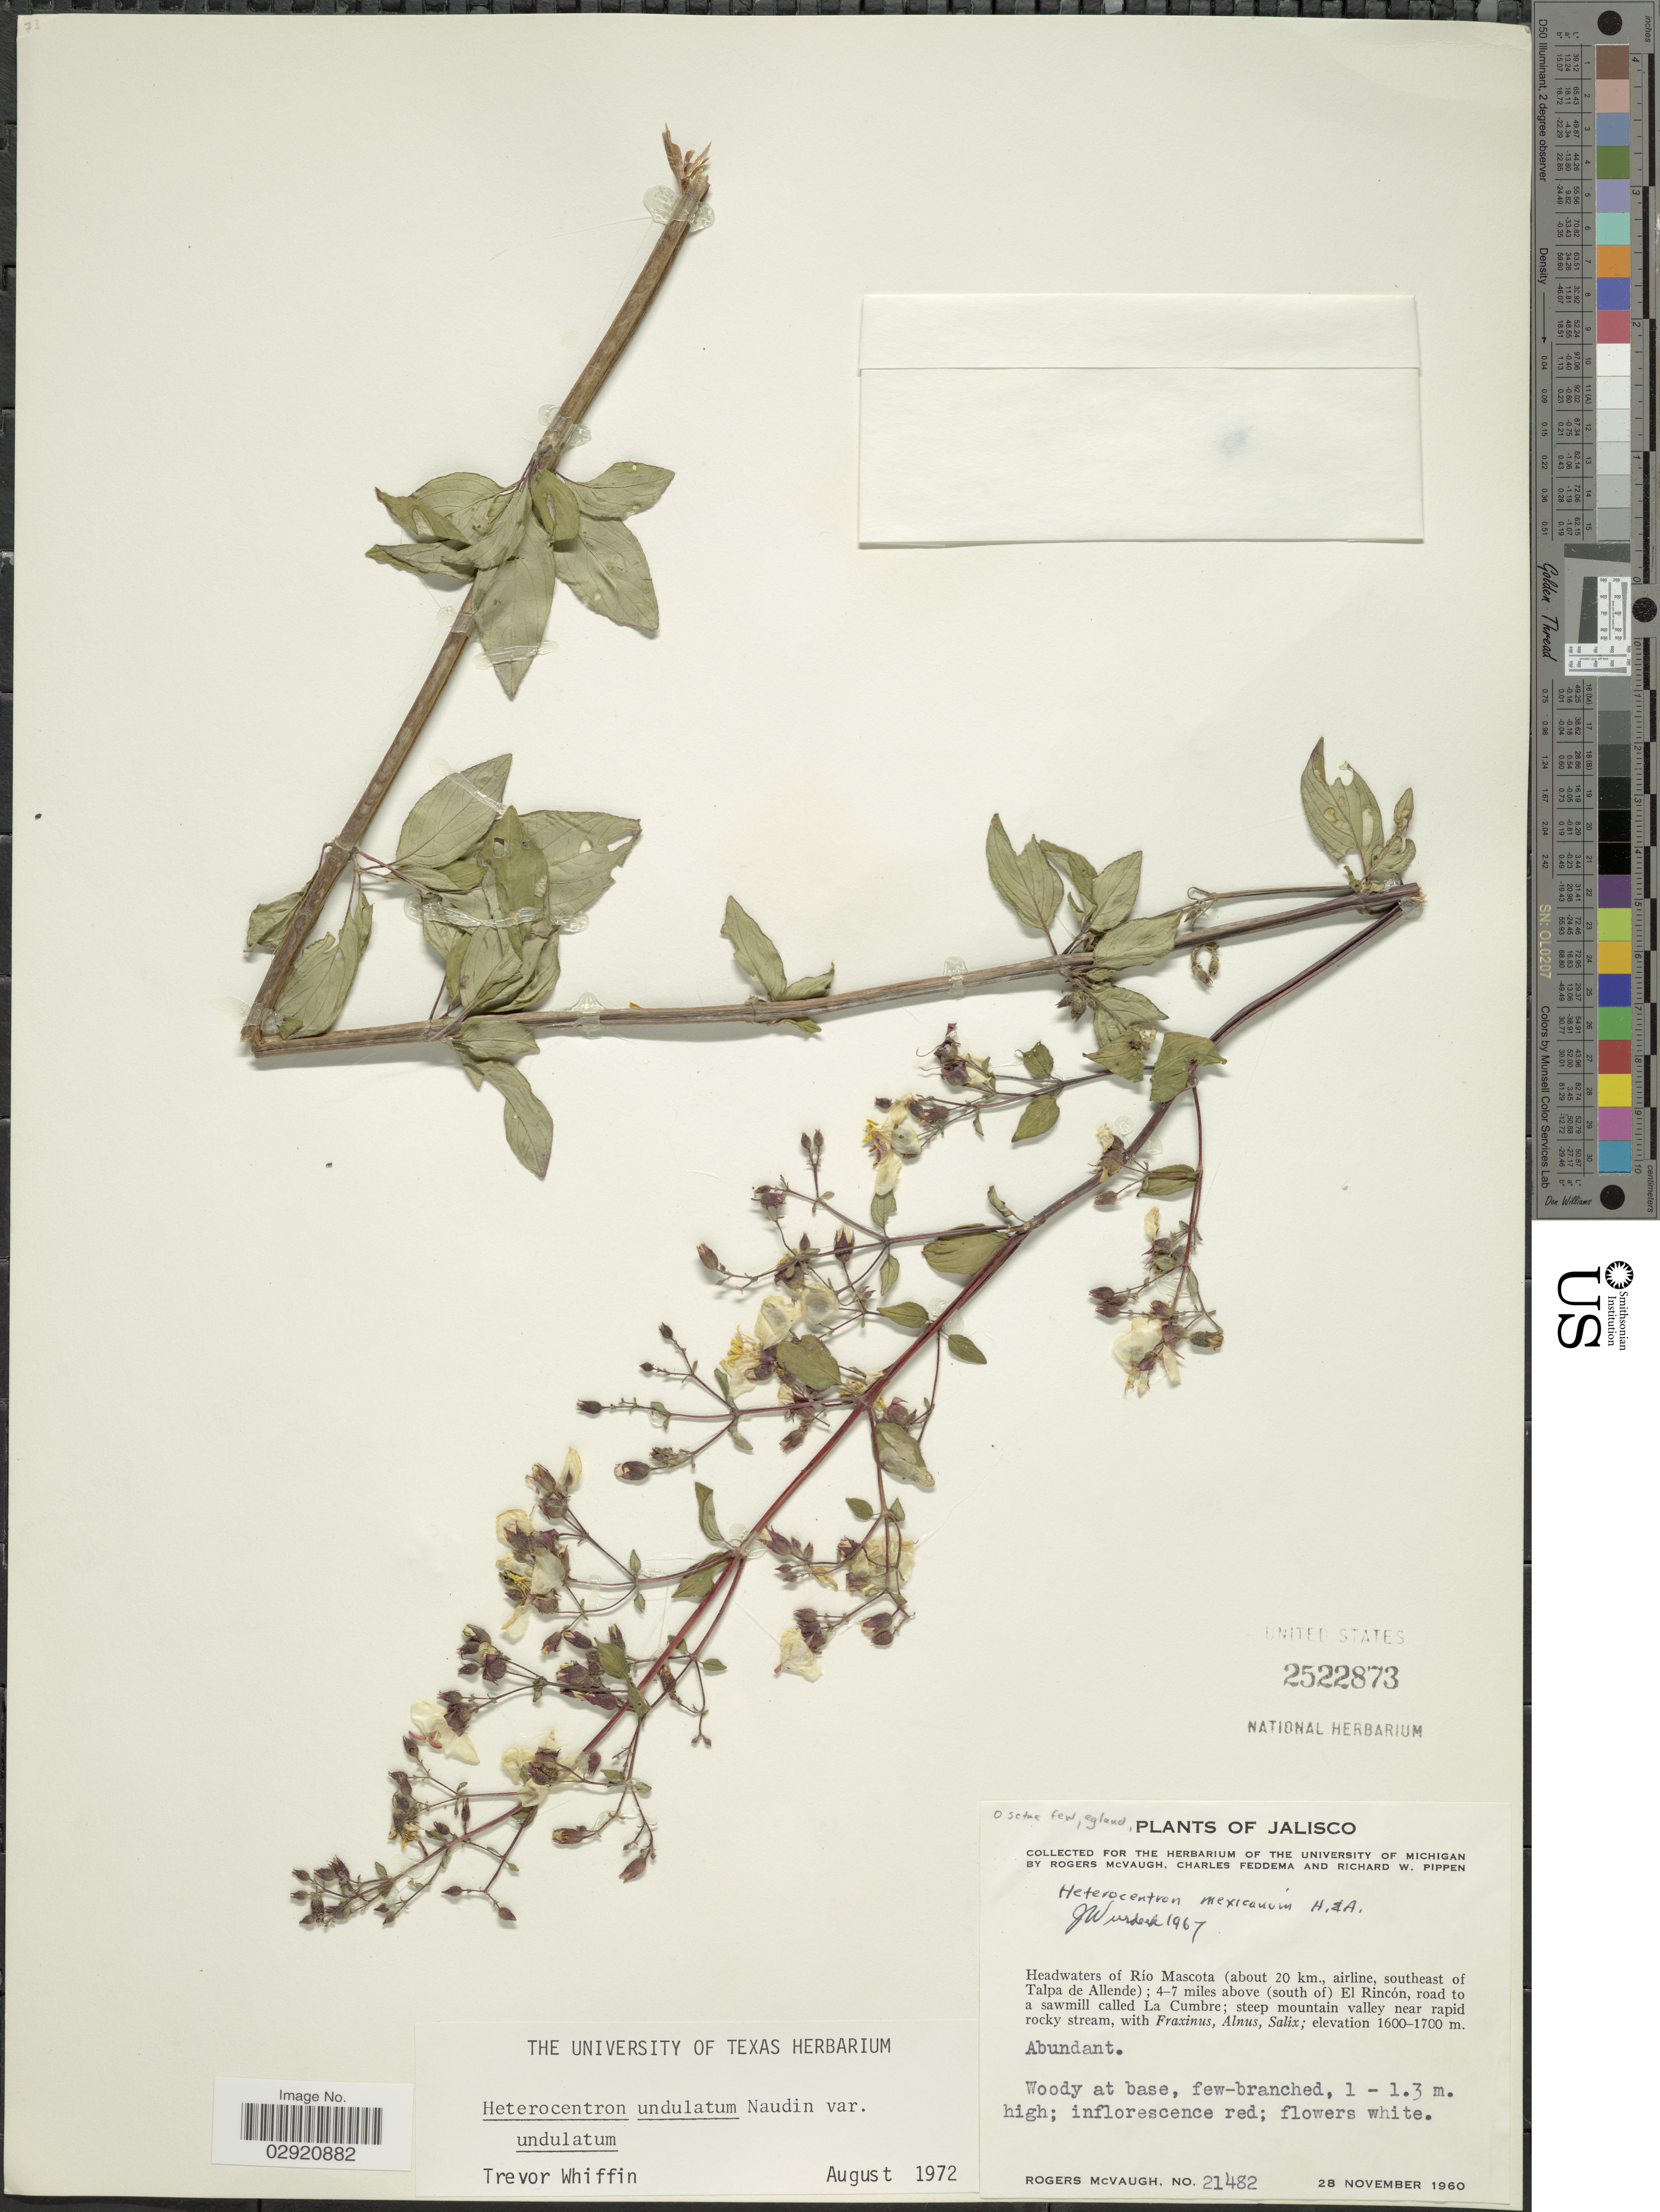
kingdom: Plantae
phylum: Tracheophyta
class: Magnoliopsida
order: Myrtales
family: Melastomataceae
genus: Heterocentron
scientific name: Heterocentron undulatum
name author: Naudin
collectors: R. McVaugh, C. Feddema & R. W. Pippen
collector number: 21482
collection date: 1960-11-28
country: Mexico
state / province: Jalisco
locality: Headwaters of Río Mascota (about 20 km., airline, southeast of Talpa de Allende); 4-7 miles above (south of) El Rincón, road to a sawmill calles La Cumbre.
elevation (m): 1600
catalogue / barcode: US 2522873